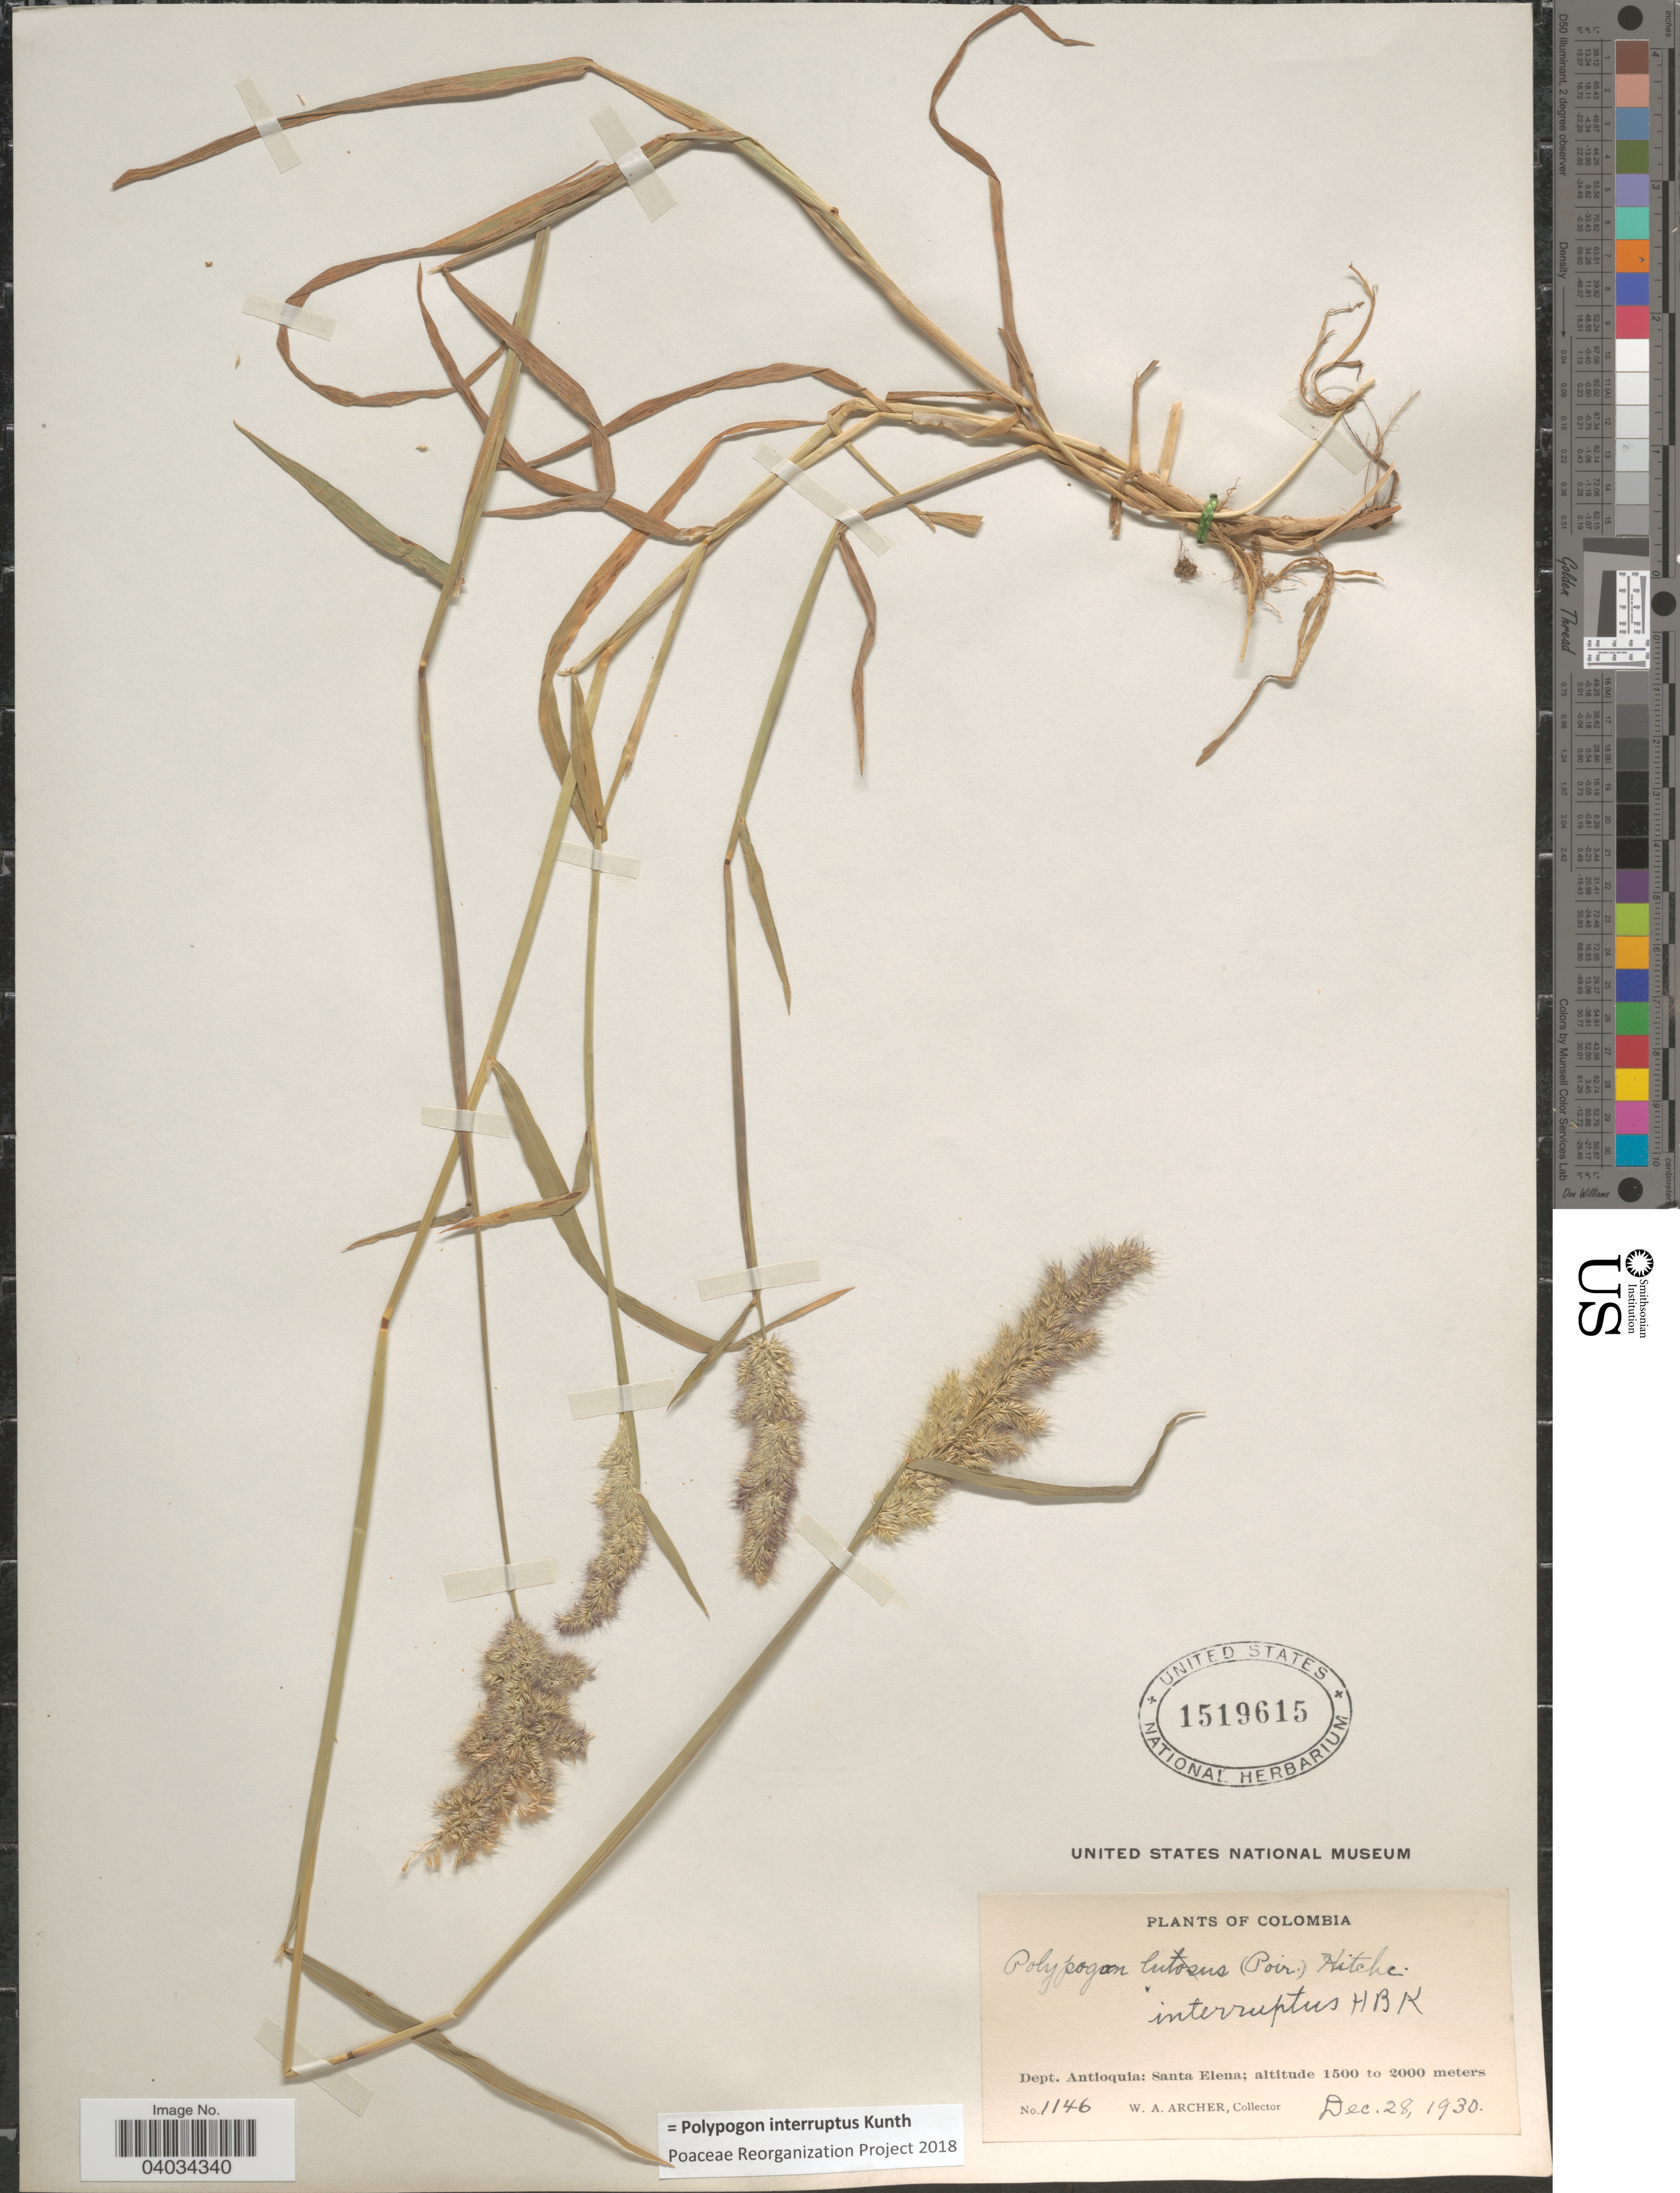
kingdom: Plantae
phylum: Tracheophyta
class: Liliopsida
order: Poales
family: Poaceae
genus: Polypogon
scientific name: Polypogon interruptus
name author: Kunth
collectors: W. Archer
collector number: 1146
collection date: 1930-12-28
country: Colombia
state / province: Antioquia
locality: Dept. Antioquia: Santa Elena.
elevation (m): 1500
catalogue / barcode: US 1519615